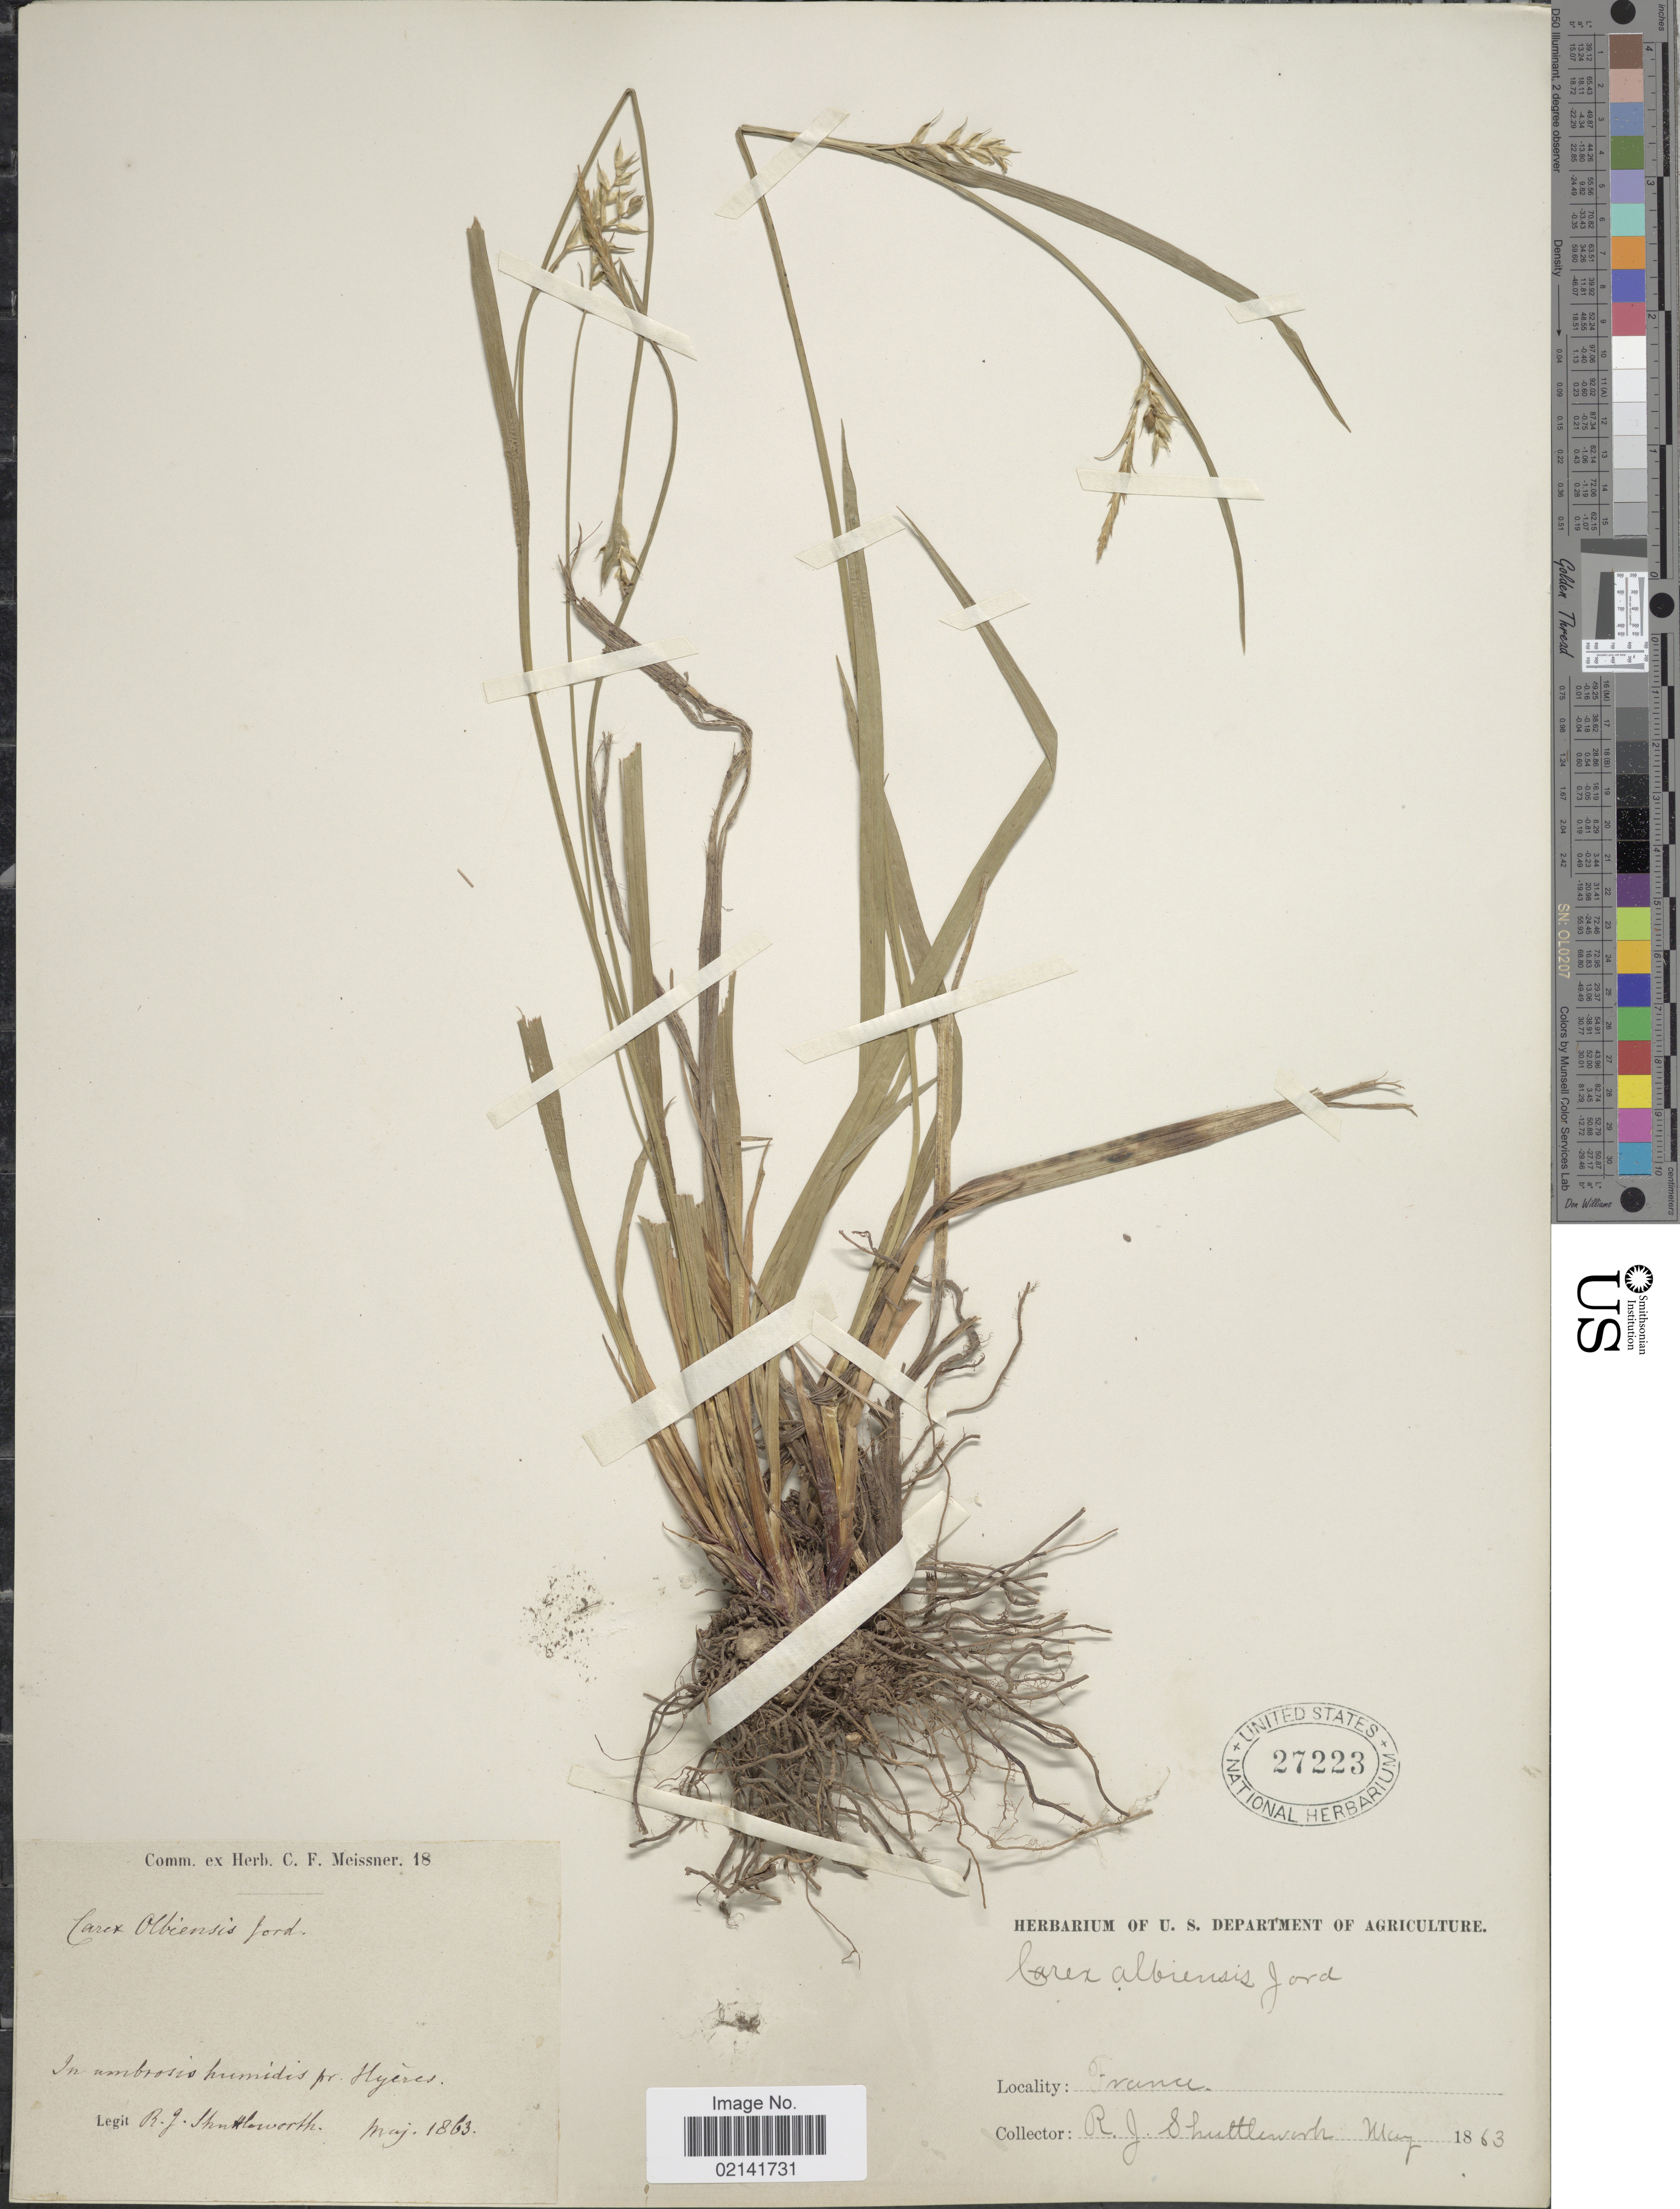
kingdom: Plantae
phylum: Tracheophyta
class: Liliopsida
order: Poales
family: Cyperaceae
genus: Carex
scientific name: Carex olbiensis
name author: Jord.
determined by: Strong, Mark T., (BOT), Smithsonian Institution - National Museum of Natural History (UNITED STATES)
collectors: R. Shuttleworth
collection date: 1863-05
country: France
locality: In umbrosis humidis pr. Hyeres [interpreted]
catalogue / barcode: US 27223